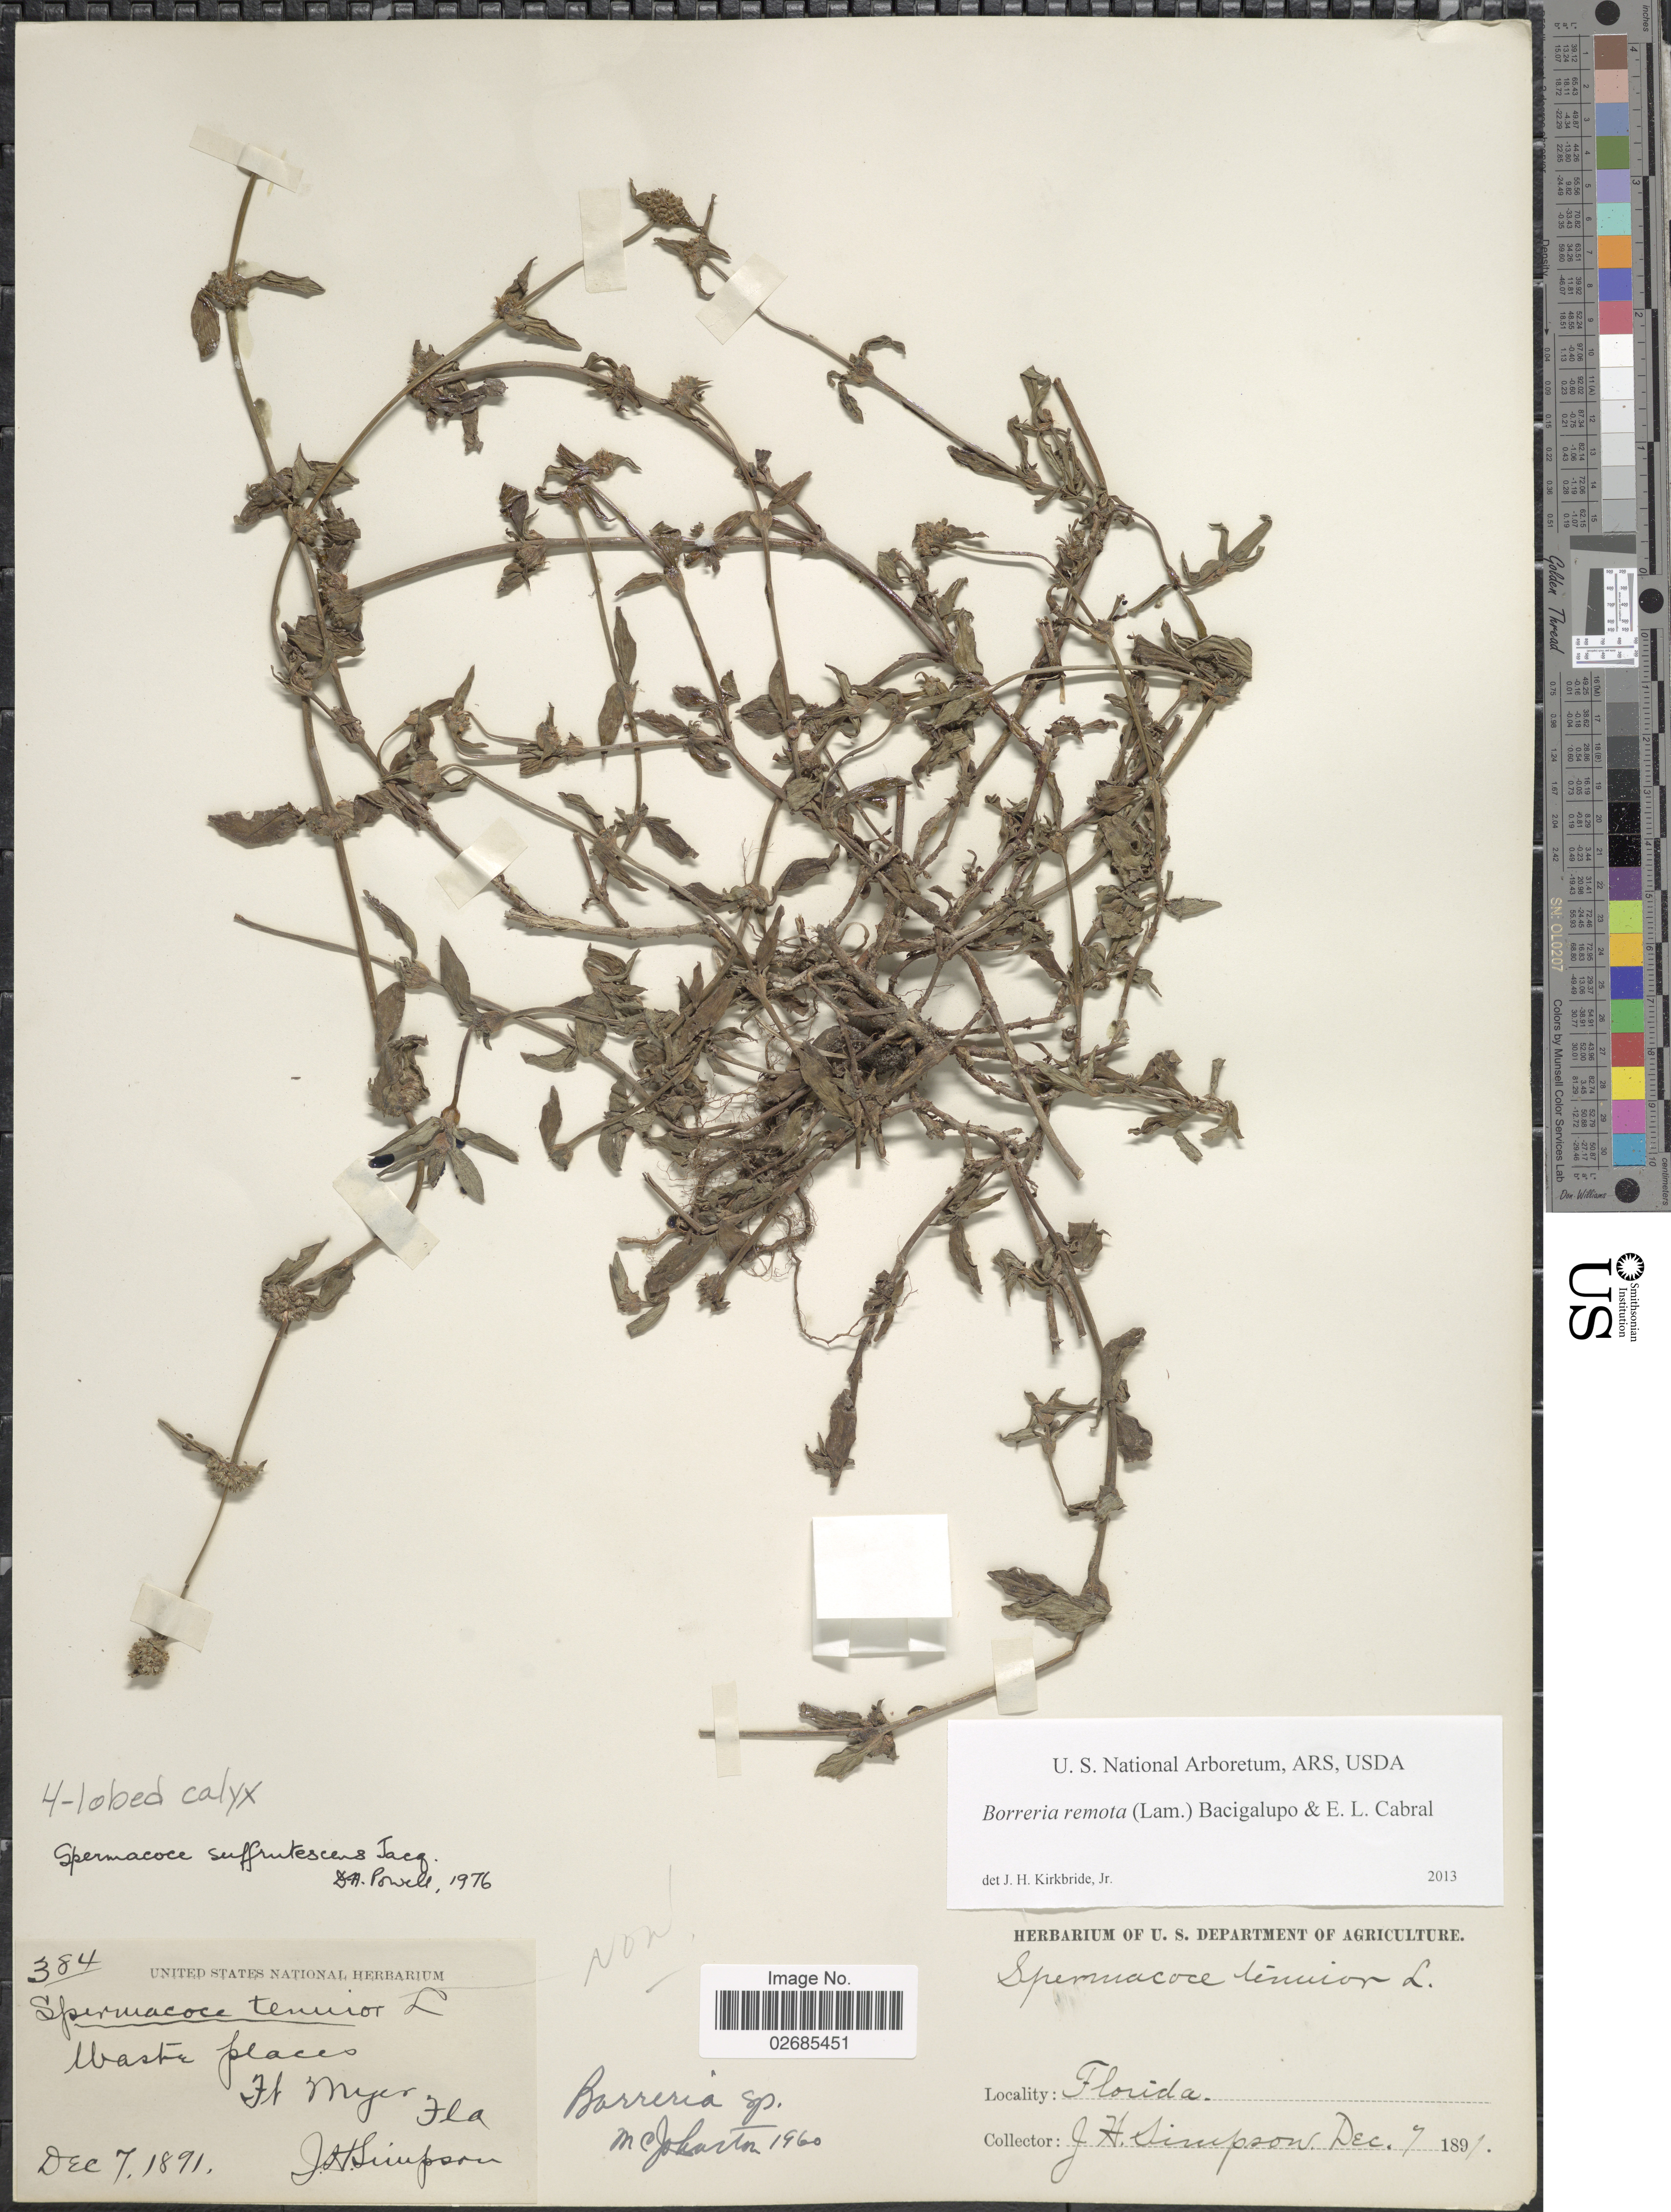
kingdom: Plantae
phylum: Tracheophyta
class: Magnoliopsida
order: Gentianales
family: Rubiaceae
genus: Borreria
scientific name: Borreria remota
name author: (Lam.) Bacigalupo & E.L. Cabral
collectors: J. H. Simpson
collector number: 384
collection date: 1891-12-07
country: United States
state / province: Florida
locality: Waste places. Ft. Myer.